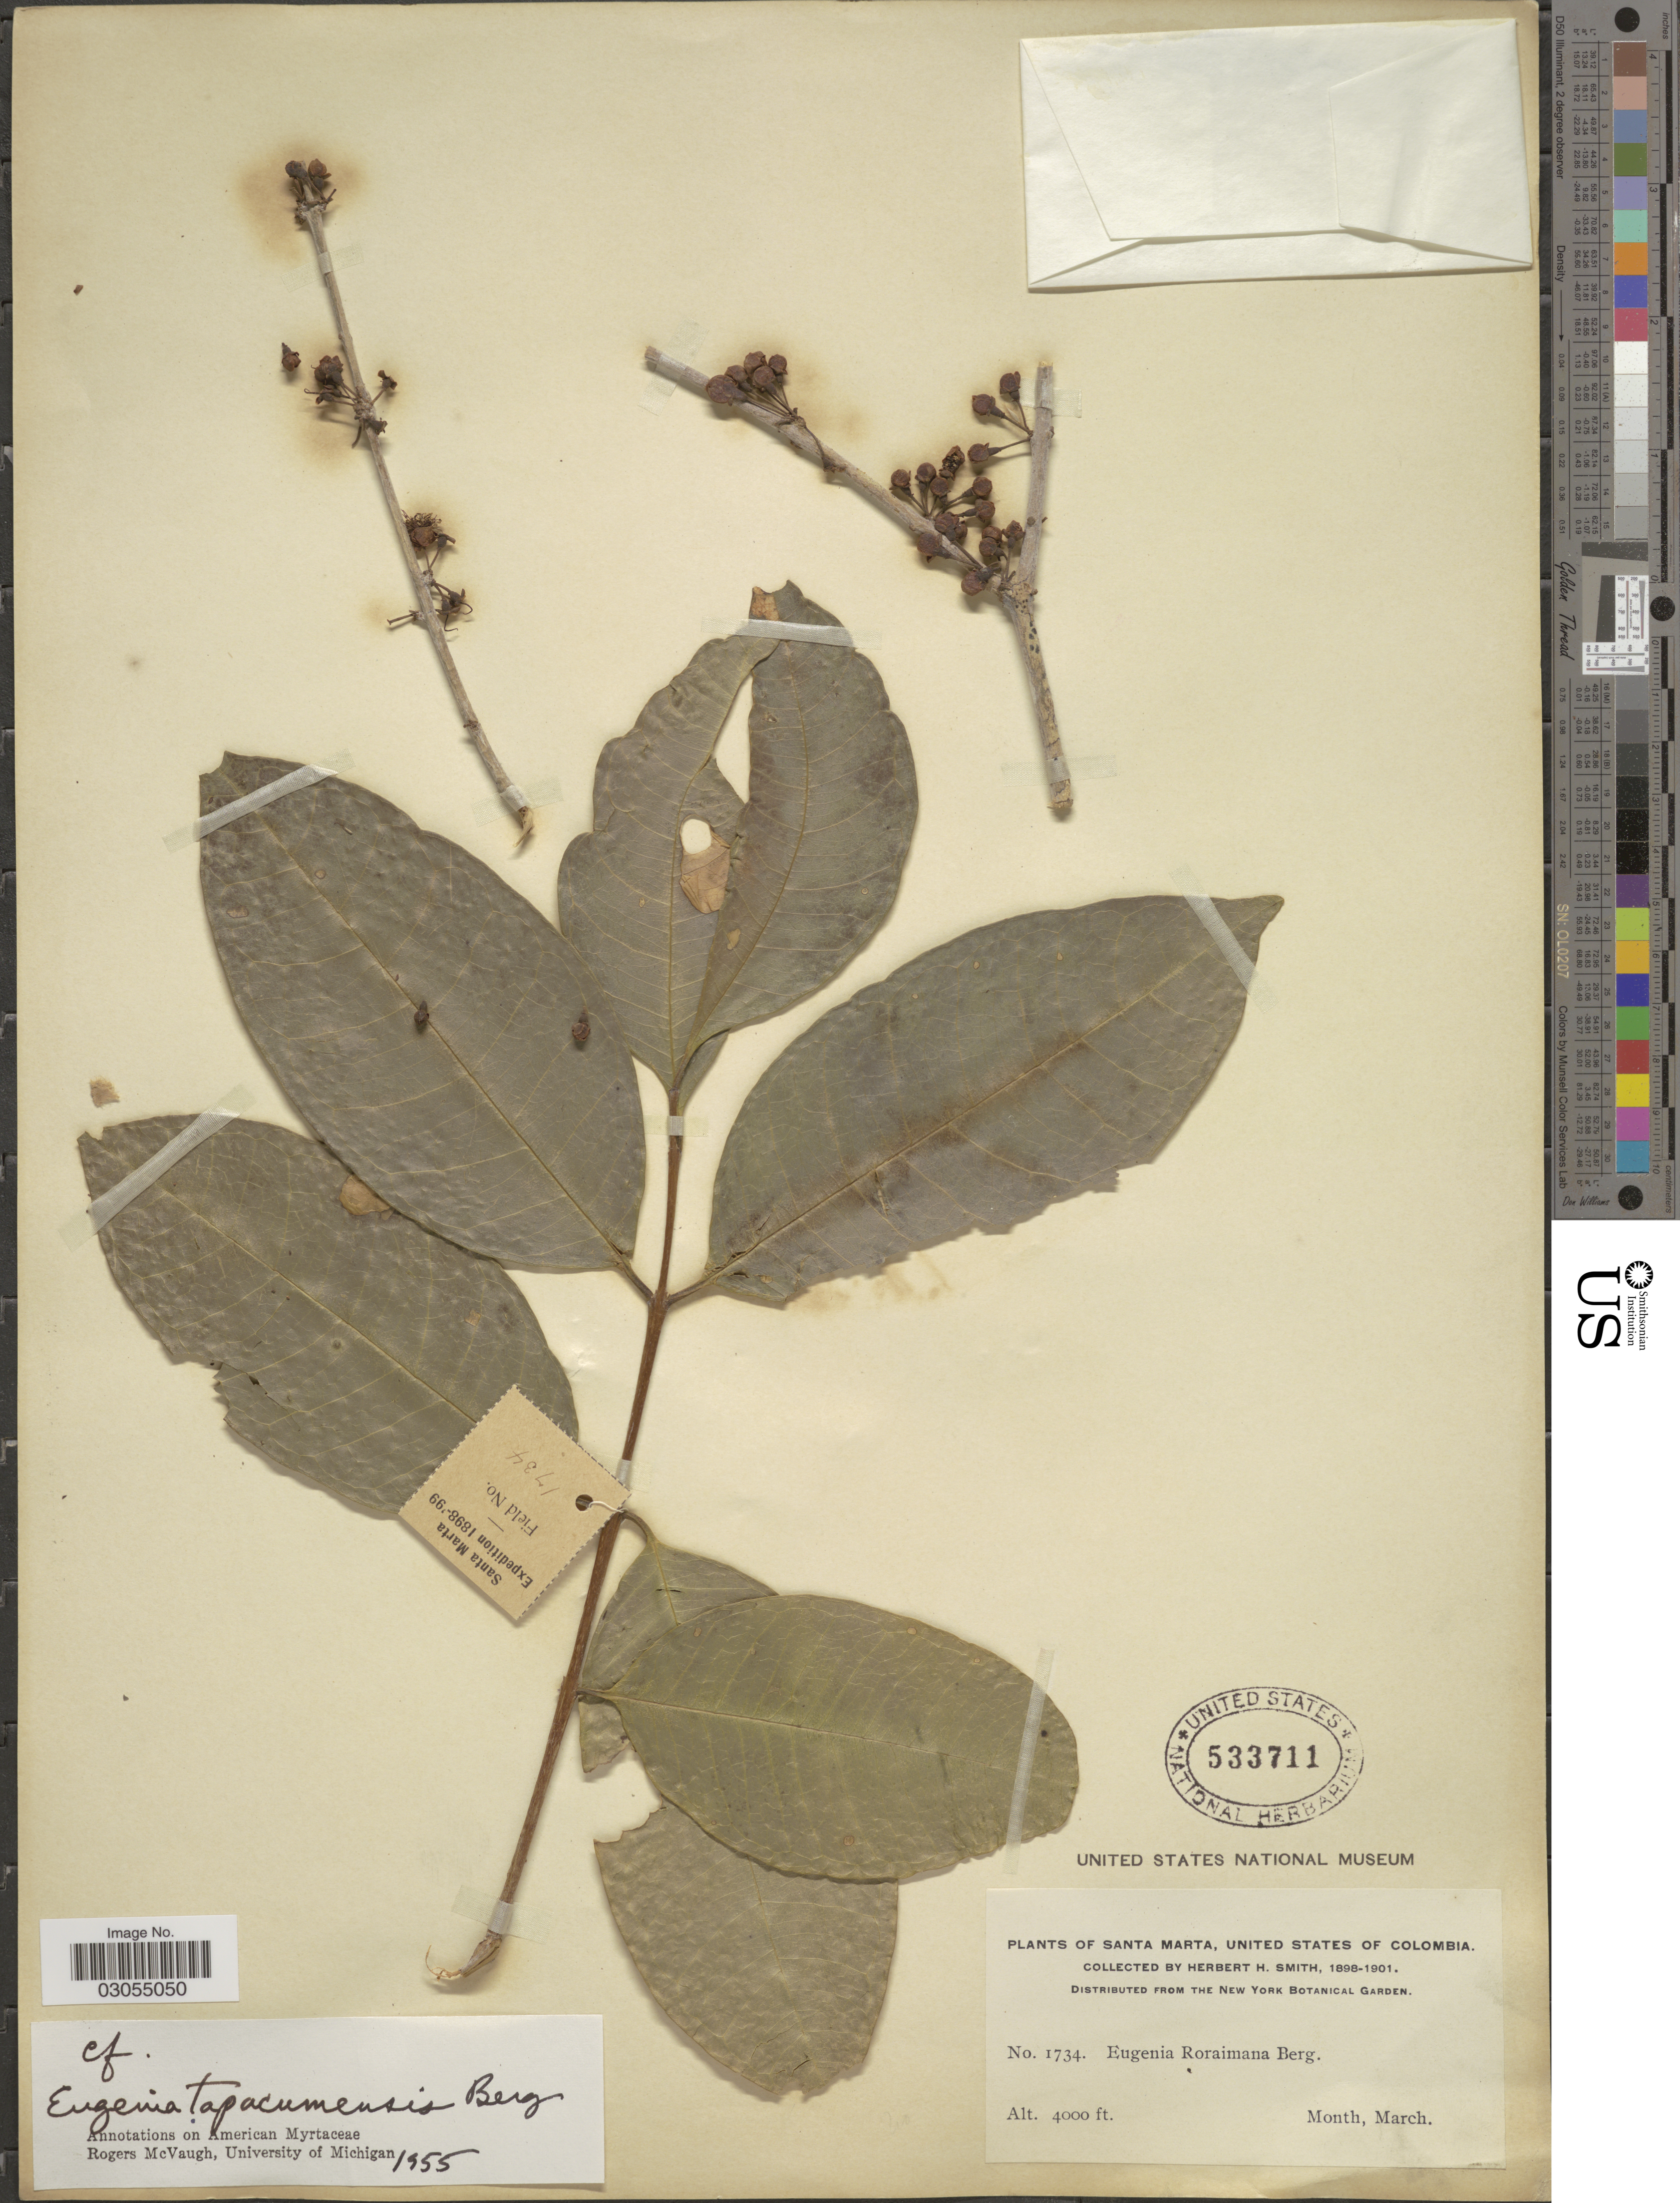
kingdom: Plantae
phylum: Tracheophyta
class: Magnoliopsida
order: Myrtales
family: Myrtaceae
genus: Eugenia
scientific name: Eugenia stictopetala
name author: DC.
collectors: Herbert H. Smith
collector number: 1734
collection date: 1898-03/1901-03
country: Colombia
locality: Santa Marta, United States of Colombia.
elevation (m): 1219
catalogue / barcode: US 533711